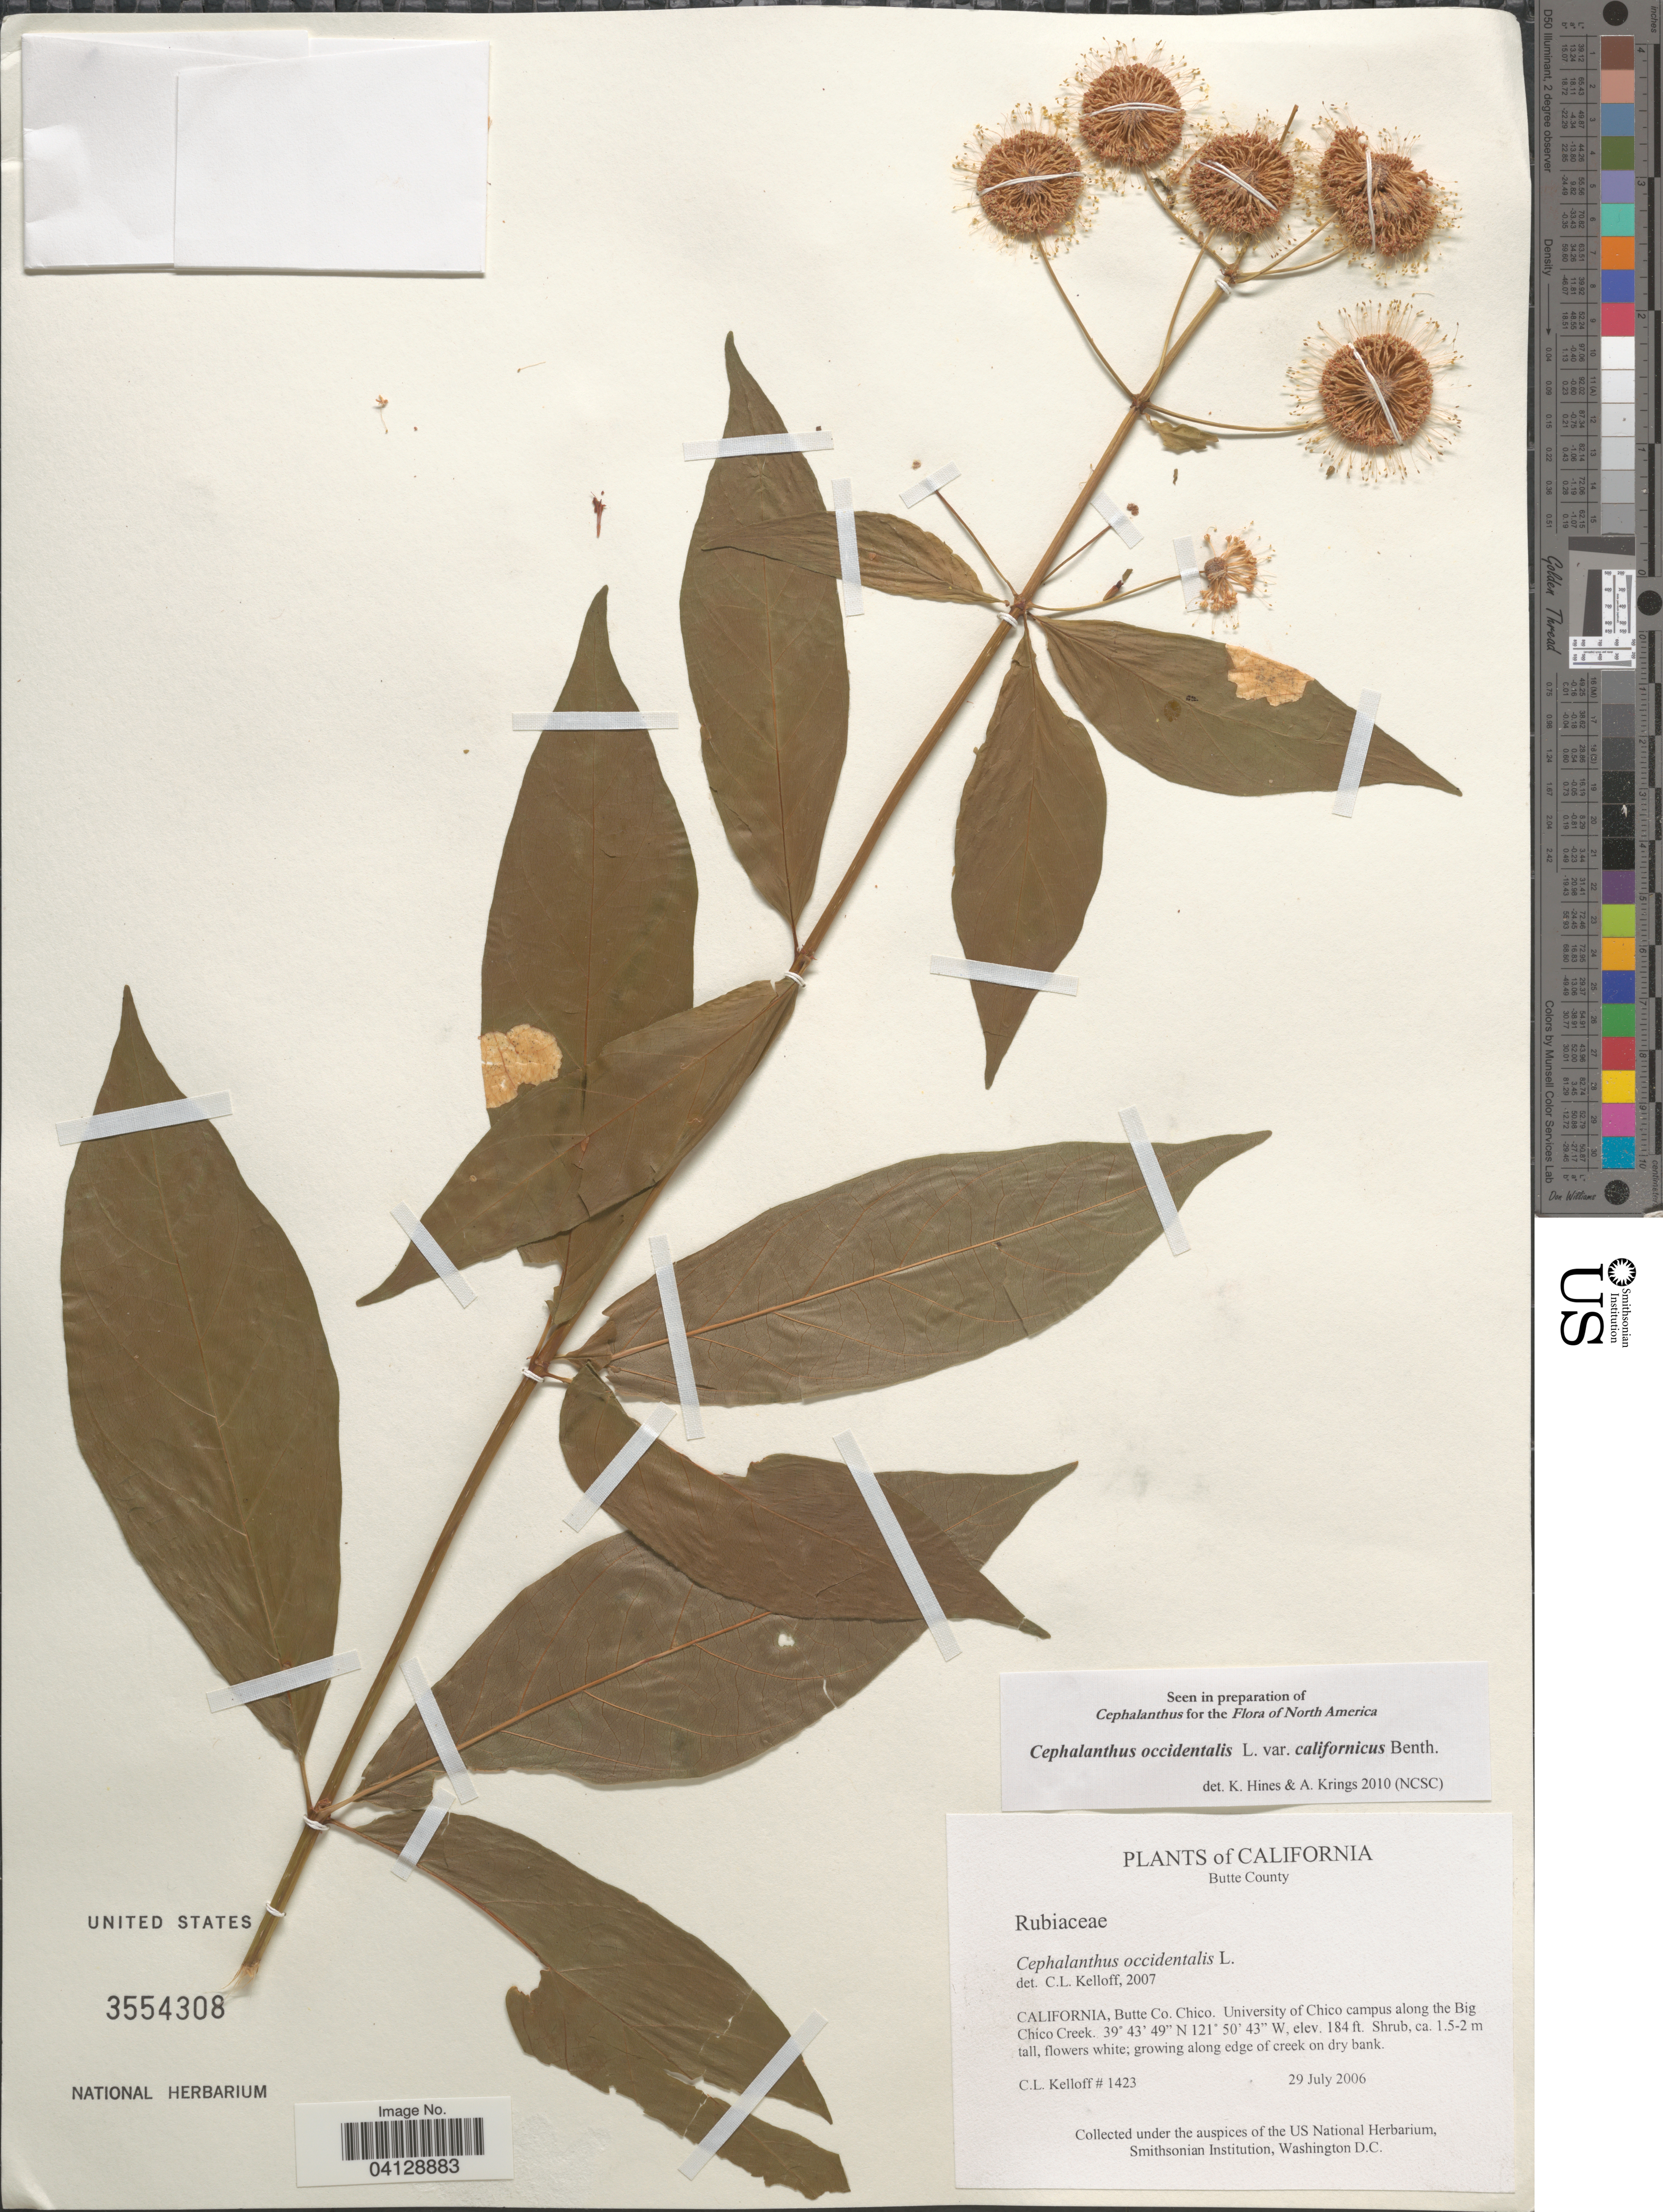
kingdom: Plantae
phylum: Tracheophyta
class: Magnoliopsida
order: Gentianales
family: Rubiaceae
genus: Cephalanthus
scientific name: Cephalanthus occidentalis var. californicus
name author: Benth.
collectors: C. L. Kelloff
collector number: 1423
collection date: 2006-07-29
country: United States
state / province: California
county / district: Butte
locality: Butte Co. Chico. University of Chico campus along the Big Chico Creek.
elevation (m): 56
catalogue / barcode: US 3554308